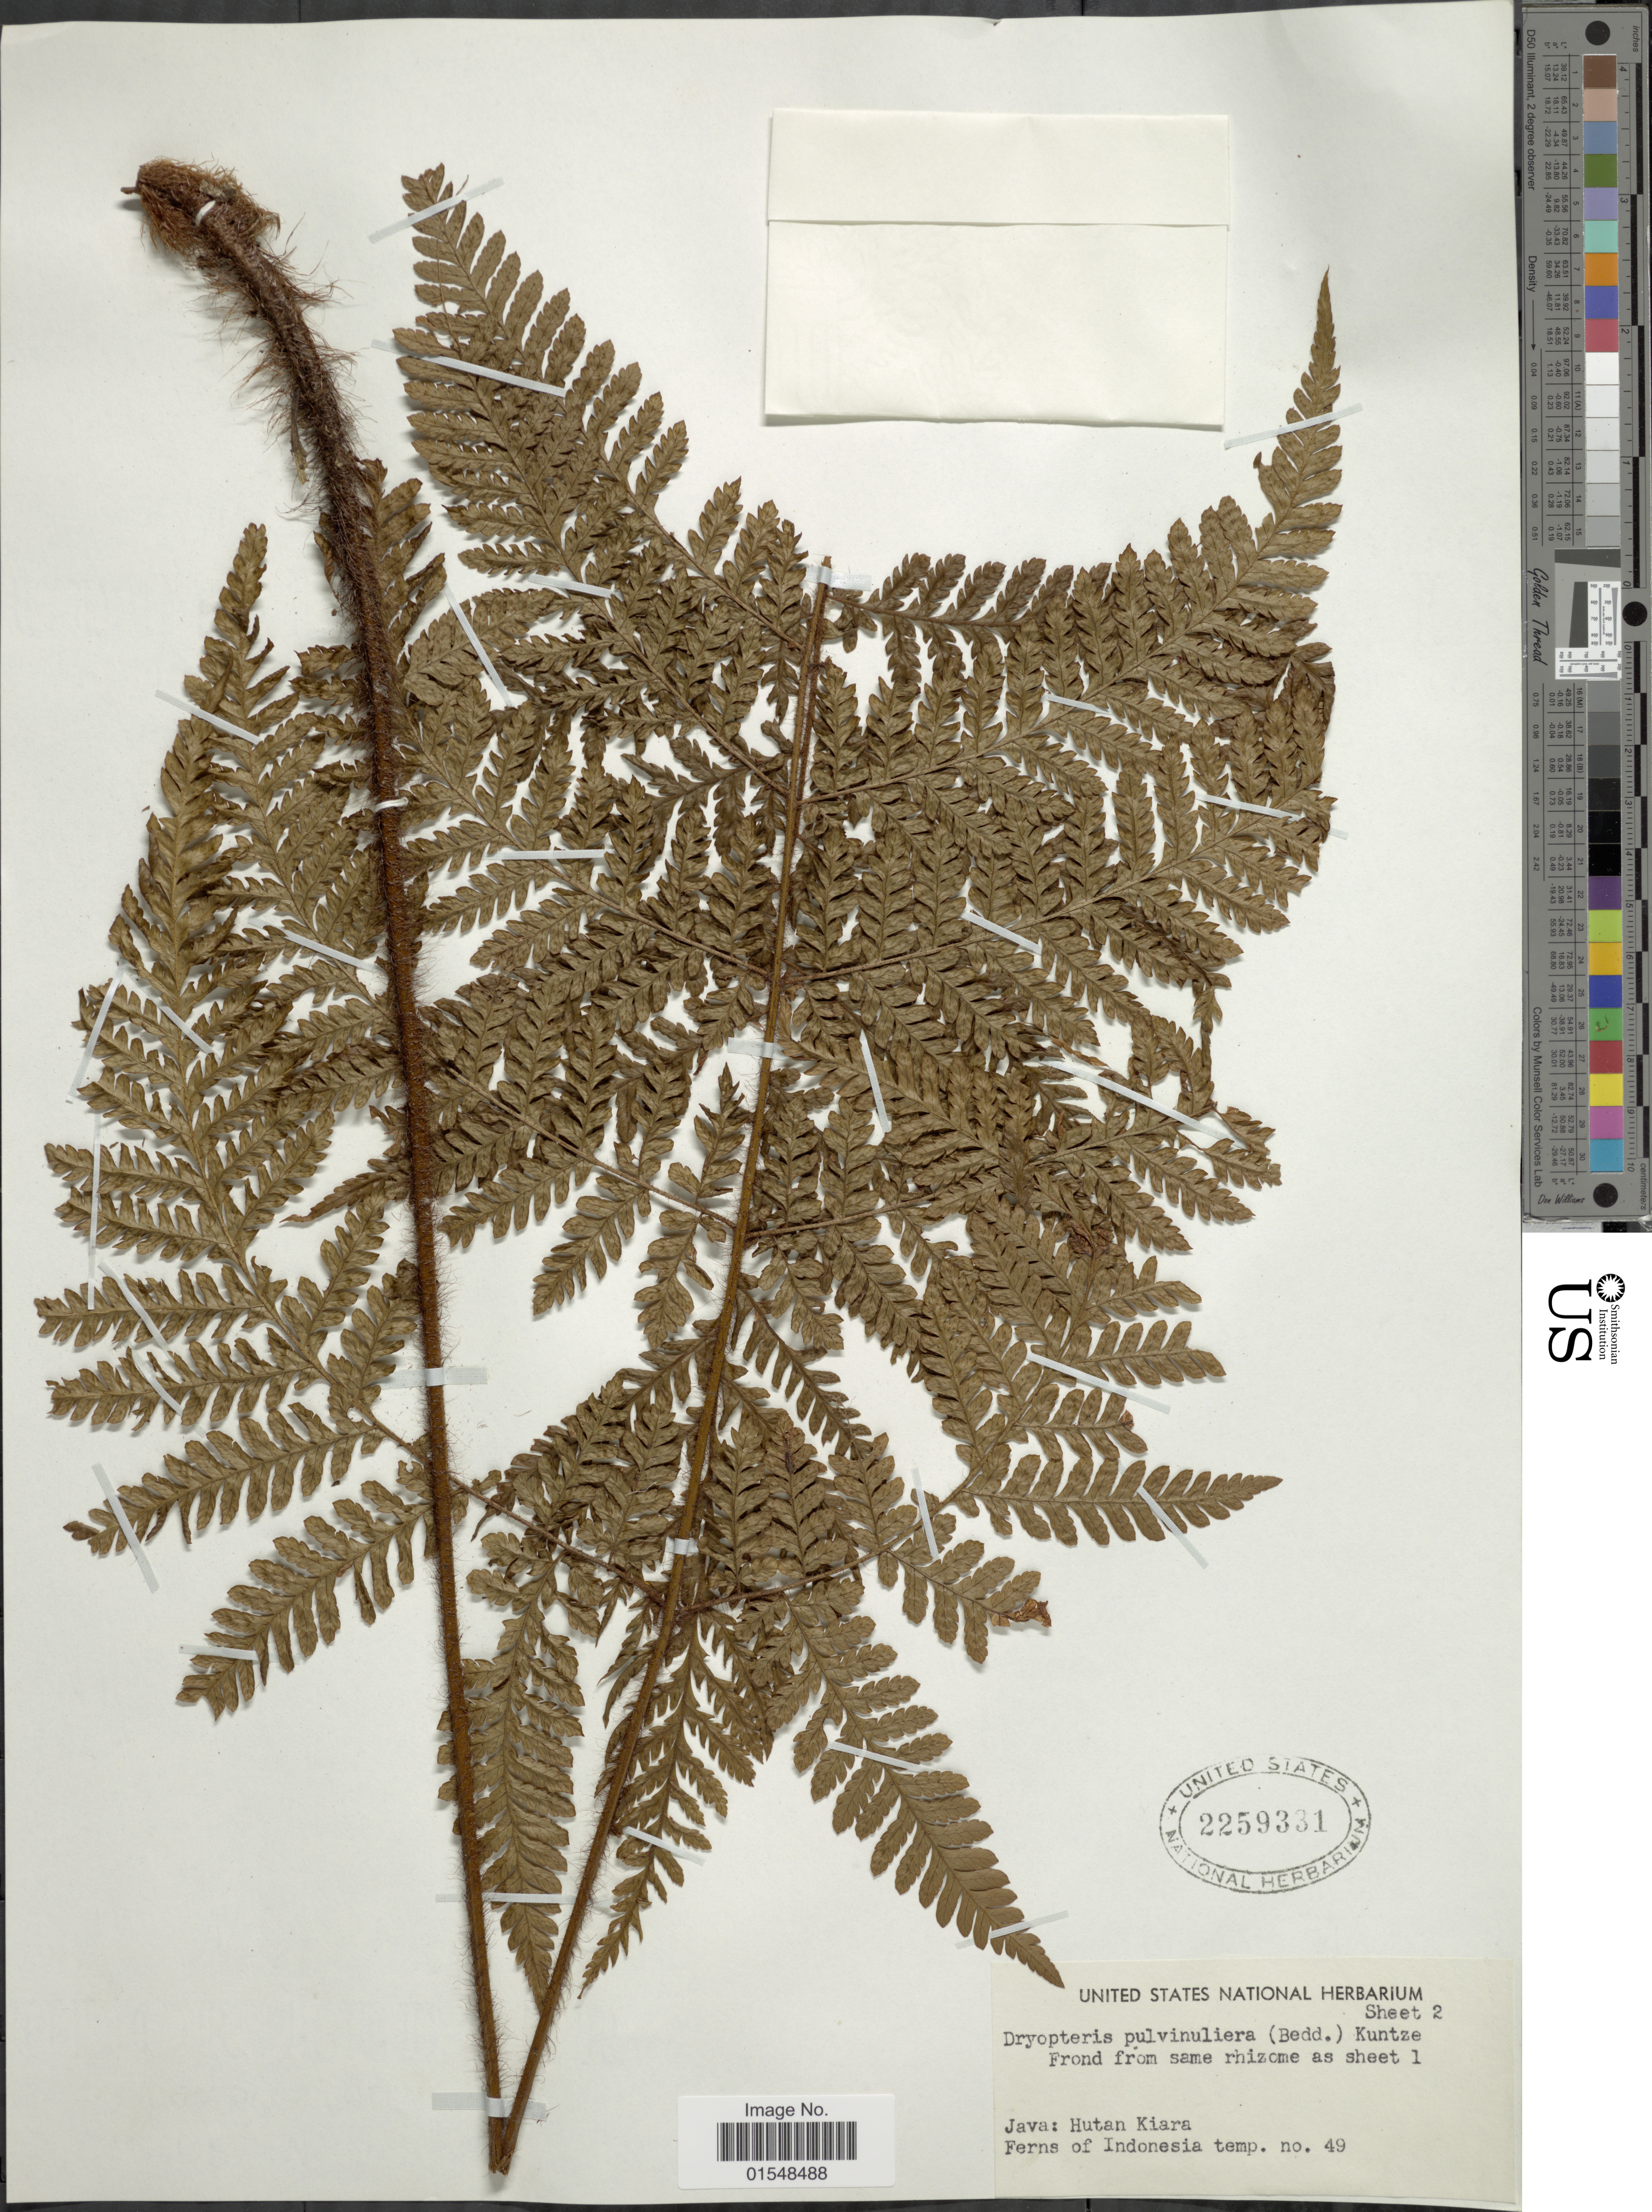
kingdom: Plantae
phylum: Tracheophyta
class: Polypodiopsida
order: Polypodiales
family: Dryopteridaceae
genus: Ctenitis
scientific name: Ctenitis vilis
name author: (Kunze) Ching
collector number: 49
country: Indonesia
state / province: Java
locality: Hutan Kiara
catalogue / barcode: US 2259331